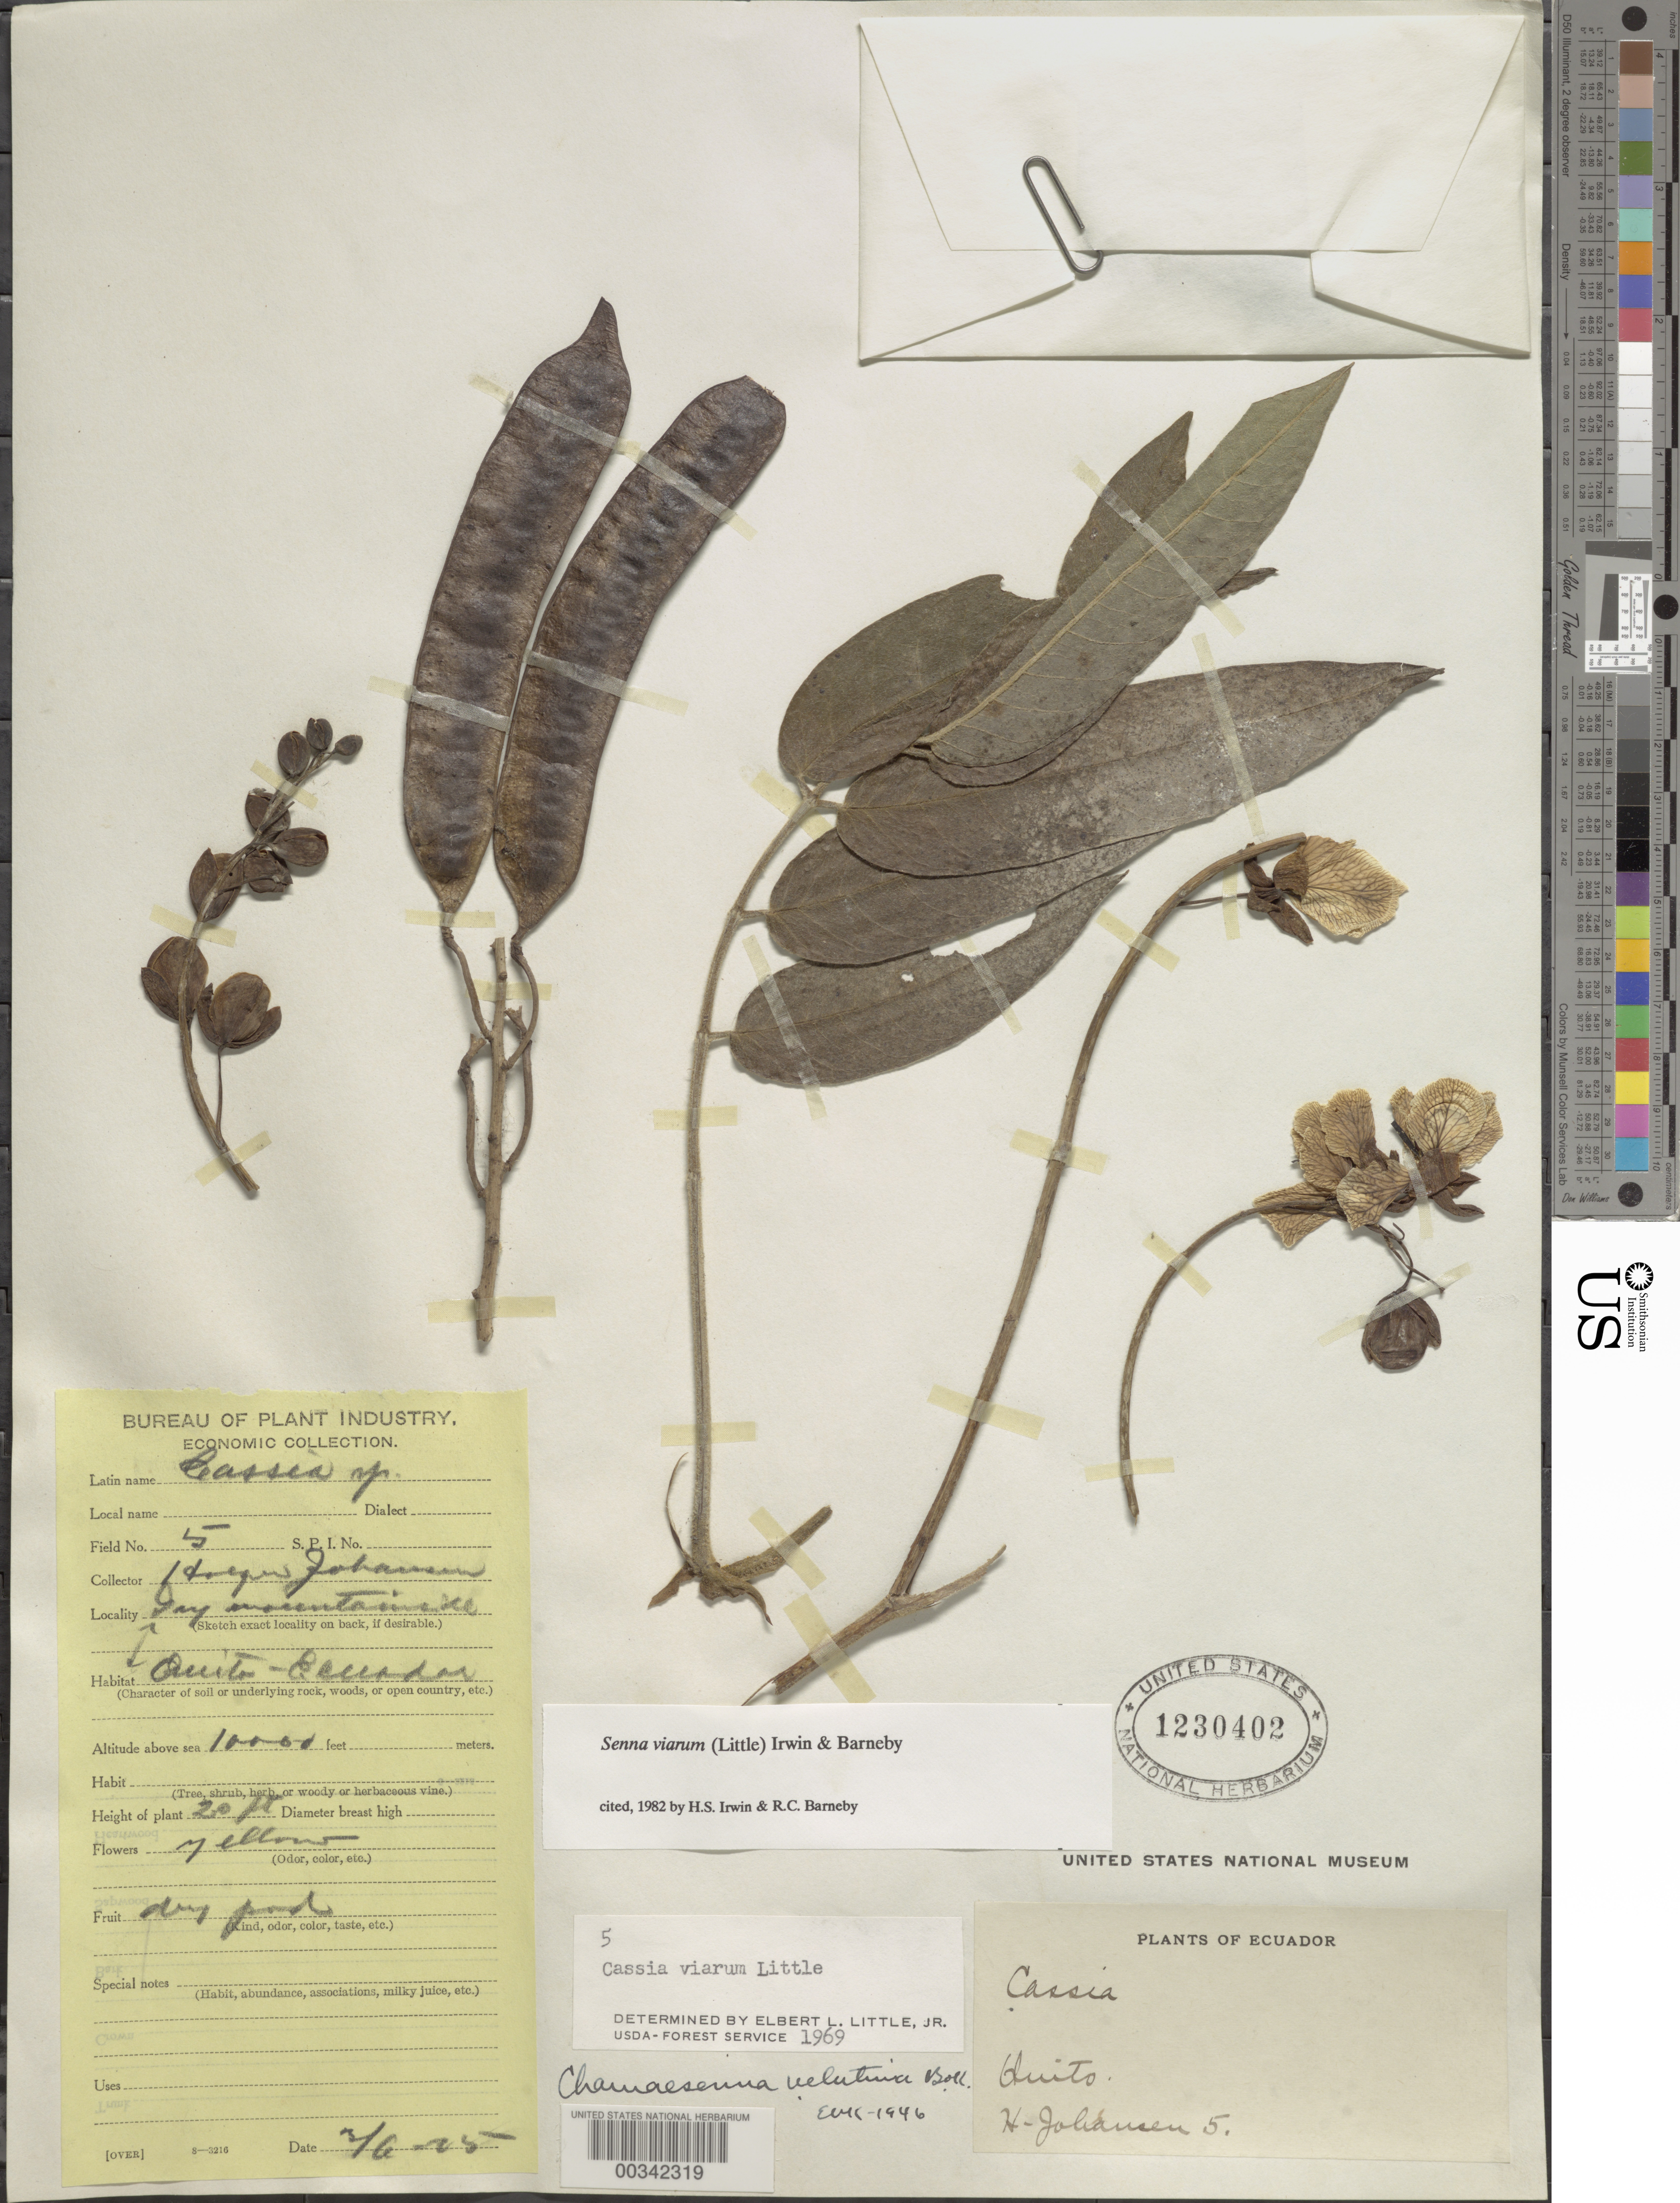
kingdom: Plantae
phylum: Tracheophyta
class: Magnoliopsida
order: Fabales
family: Fabaceae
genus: Senna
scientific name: Senna viarum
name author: (Little) H.S. Irwin & Barneby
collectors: H. Johansen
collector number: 5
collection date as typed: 02 Jun 1925 or 06 Feb 1925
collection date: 1925-02-06 or 1925-06-02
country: Ecuador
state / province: Pichincha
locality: Quito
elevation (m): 3048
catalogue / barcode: US 1230402